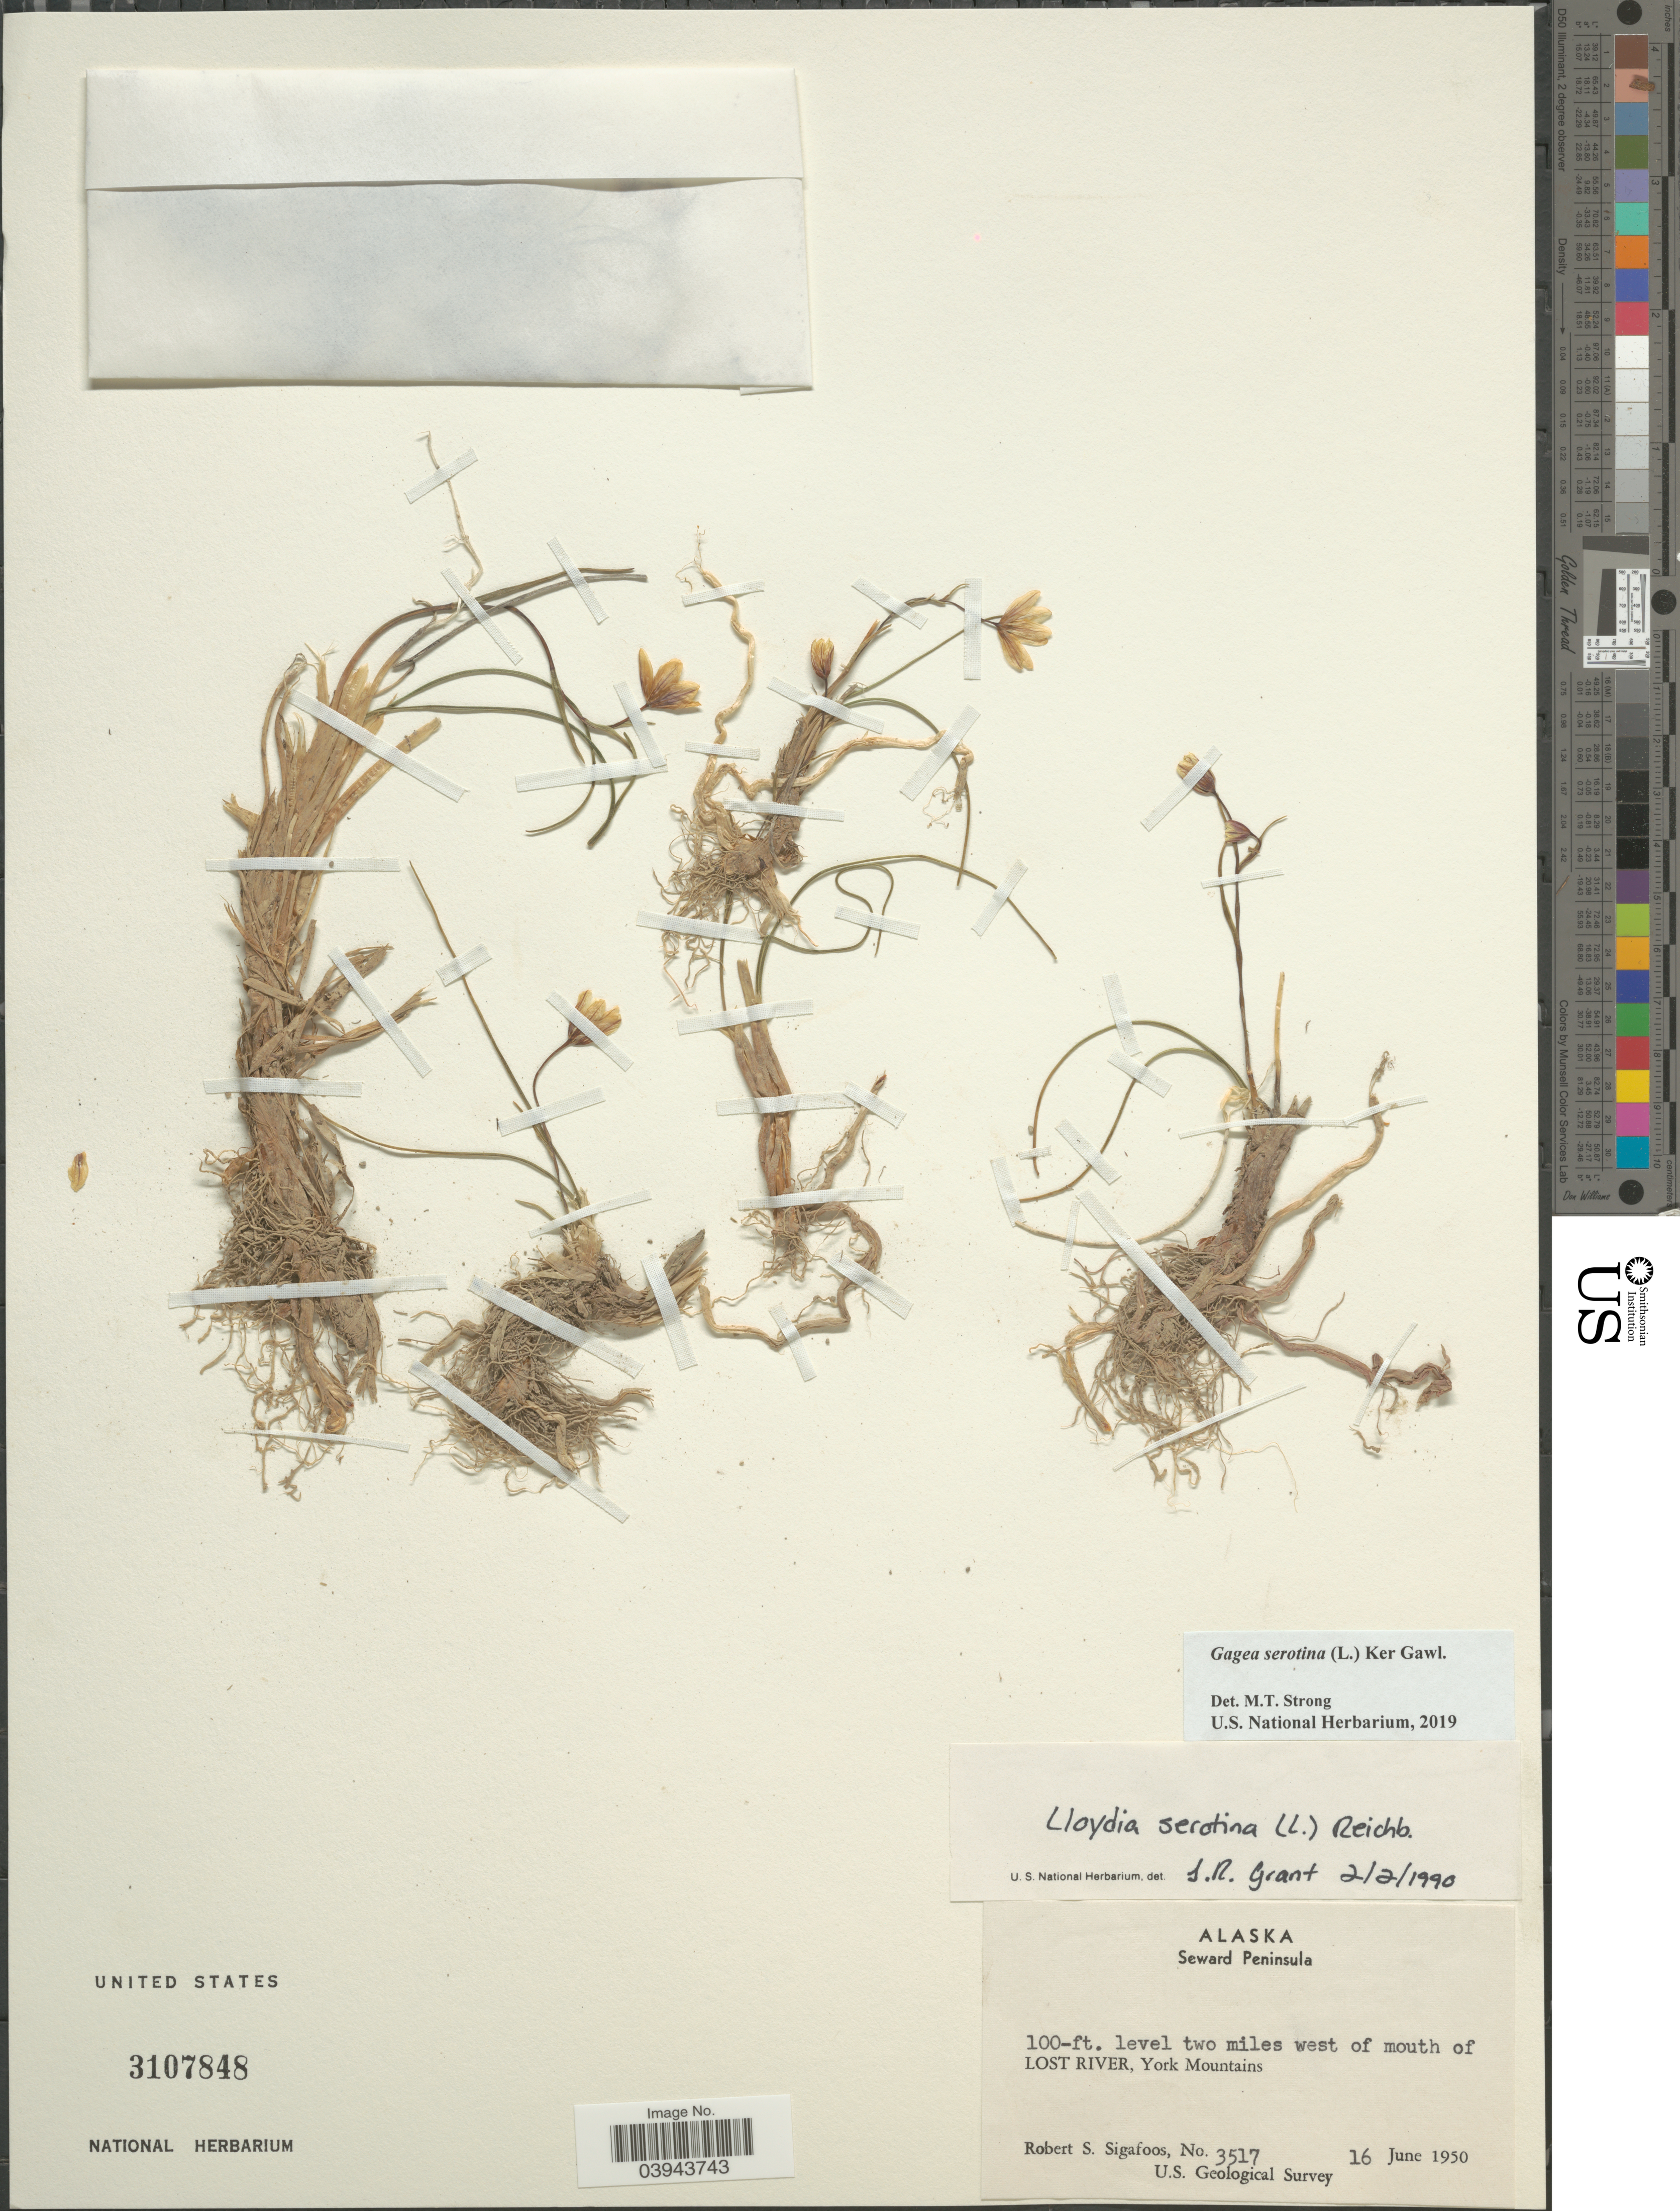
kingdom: Plantae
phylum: Tracheophyta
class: Liliopsida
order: Liliales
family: Liliaceae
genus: Lloydia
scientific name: Lloydia serotina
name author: (L.) Salisb. ex Rchb.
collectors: R. Sigafoos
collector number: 3517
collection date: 1950-06-16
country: United States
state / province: Alaska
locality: Seward Peninsula. Two miles west of mouth of Lost River, York Mountains.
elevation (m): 30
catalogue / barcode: US 3107848